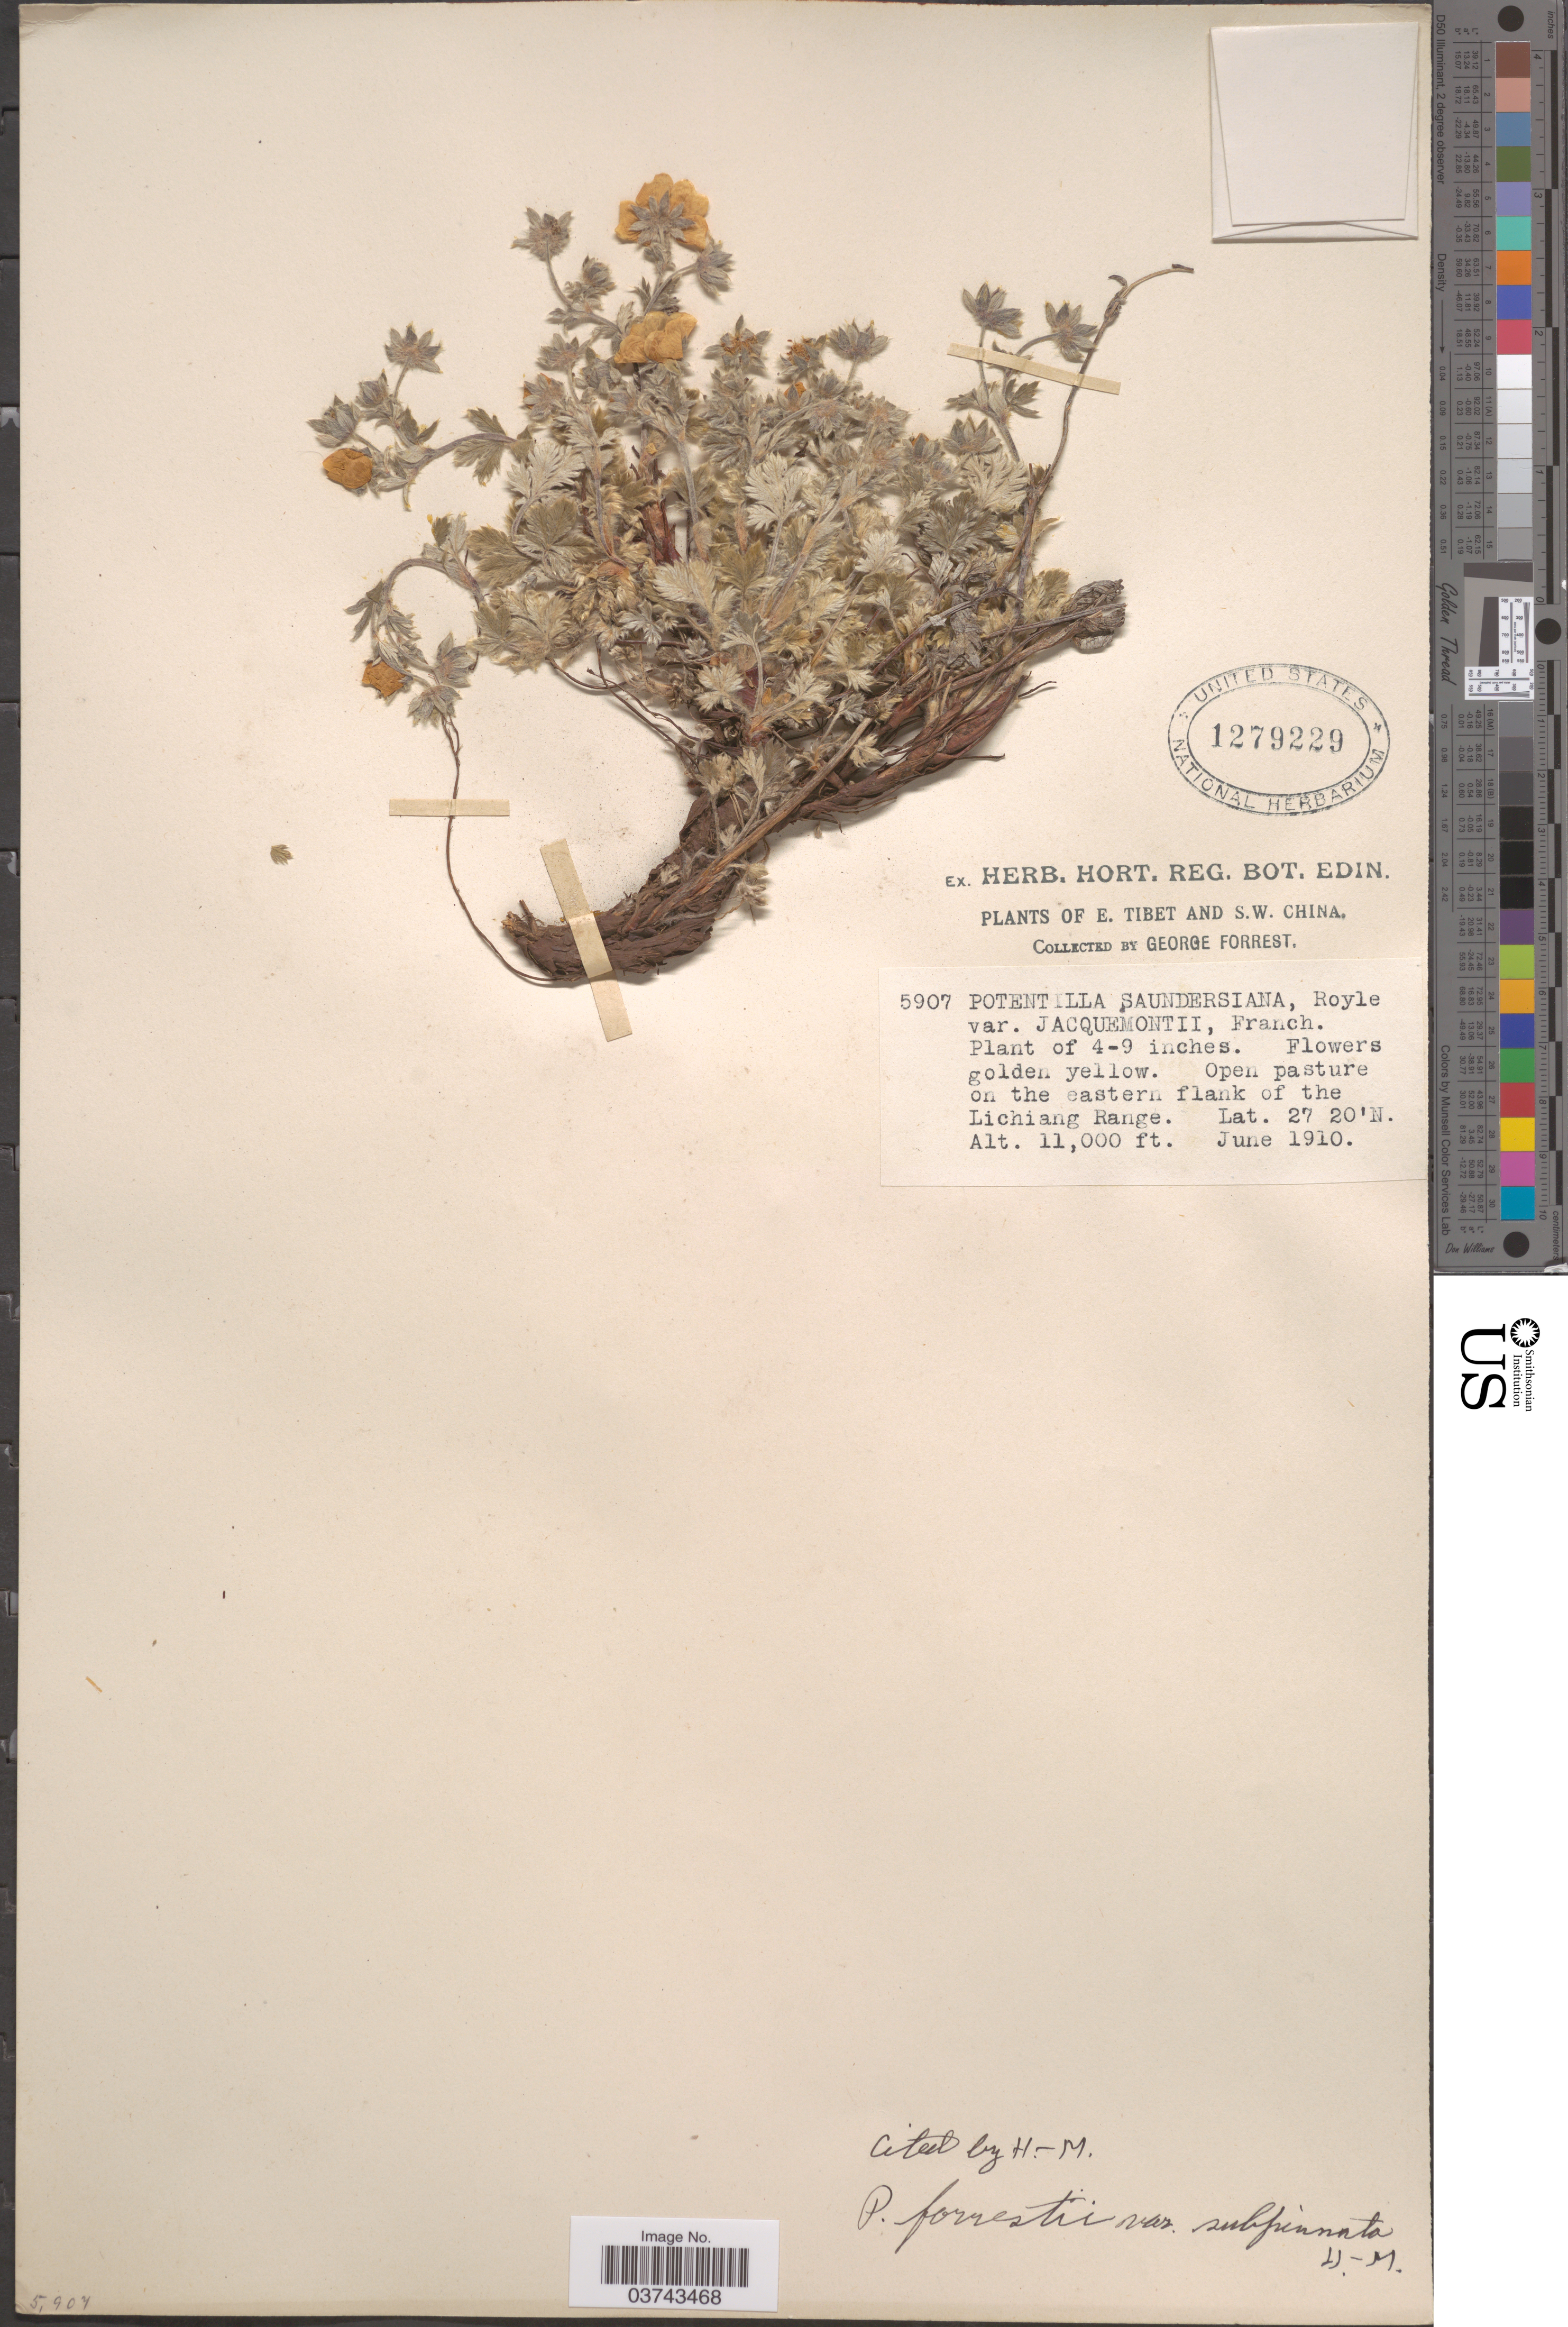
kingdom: Plantae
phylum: Tracheophyta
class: Magnoliopsida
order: Rosales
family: Rosaceae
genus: Potentilla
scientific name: Potentilla forrestii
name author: W.W. Sm.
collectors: G. Forrest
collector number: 5907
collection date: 1910-06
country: China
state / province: Xizang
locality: E. Tibet and S. W. China. Eastern flank of the Lichiang Range.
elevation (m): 3353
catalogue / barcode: US 1279229